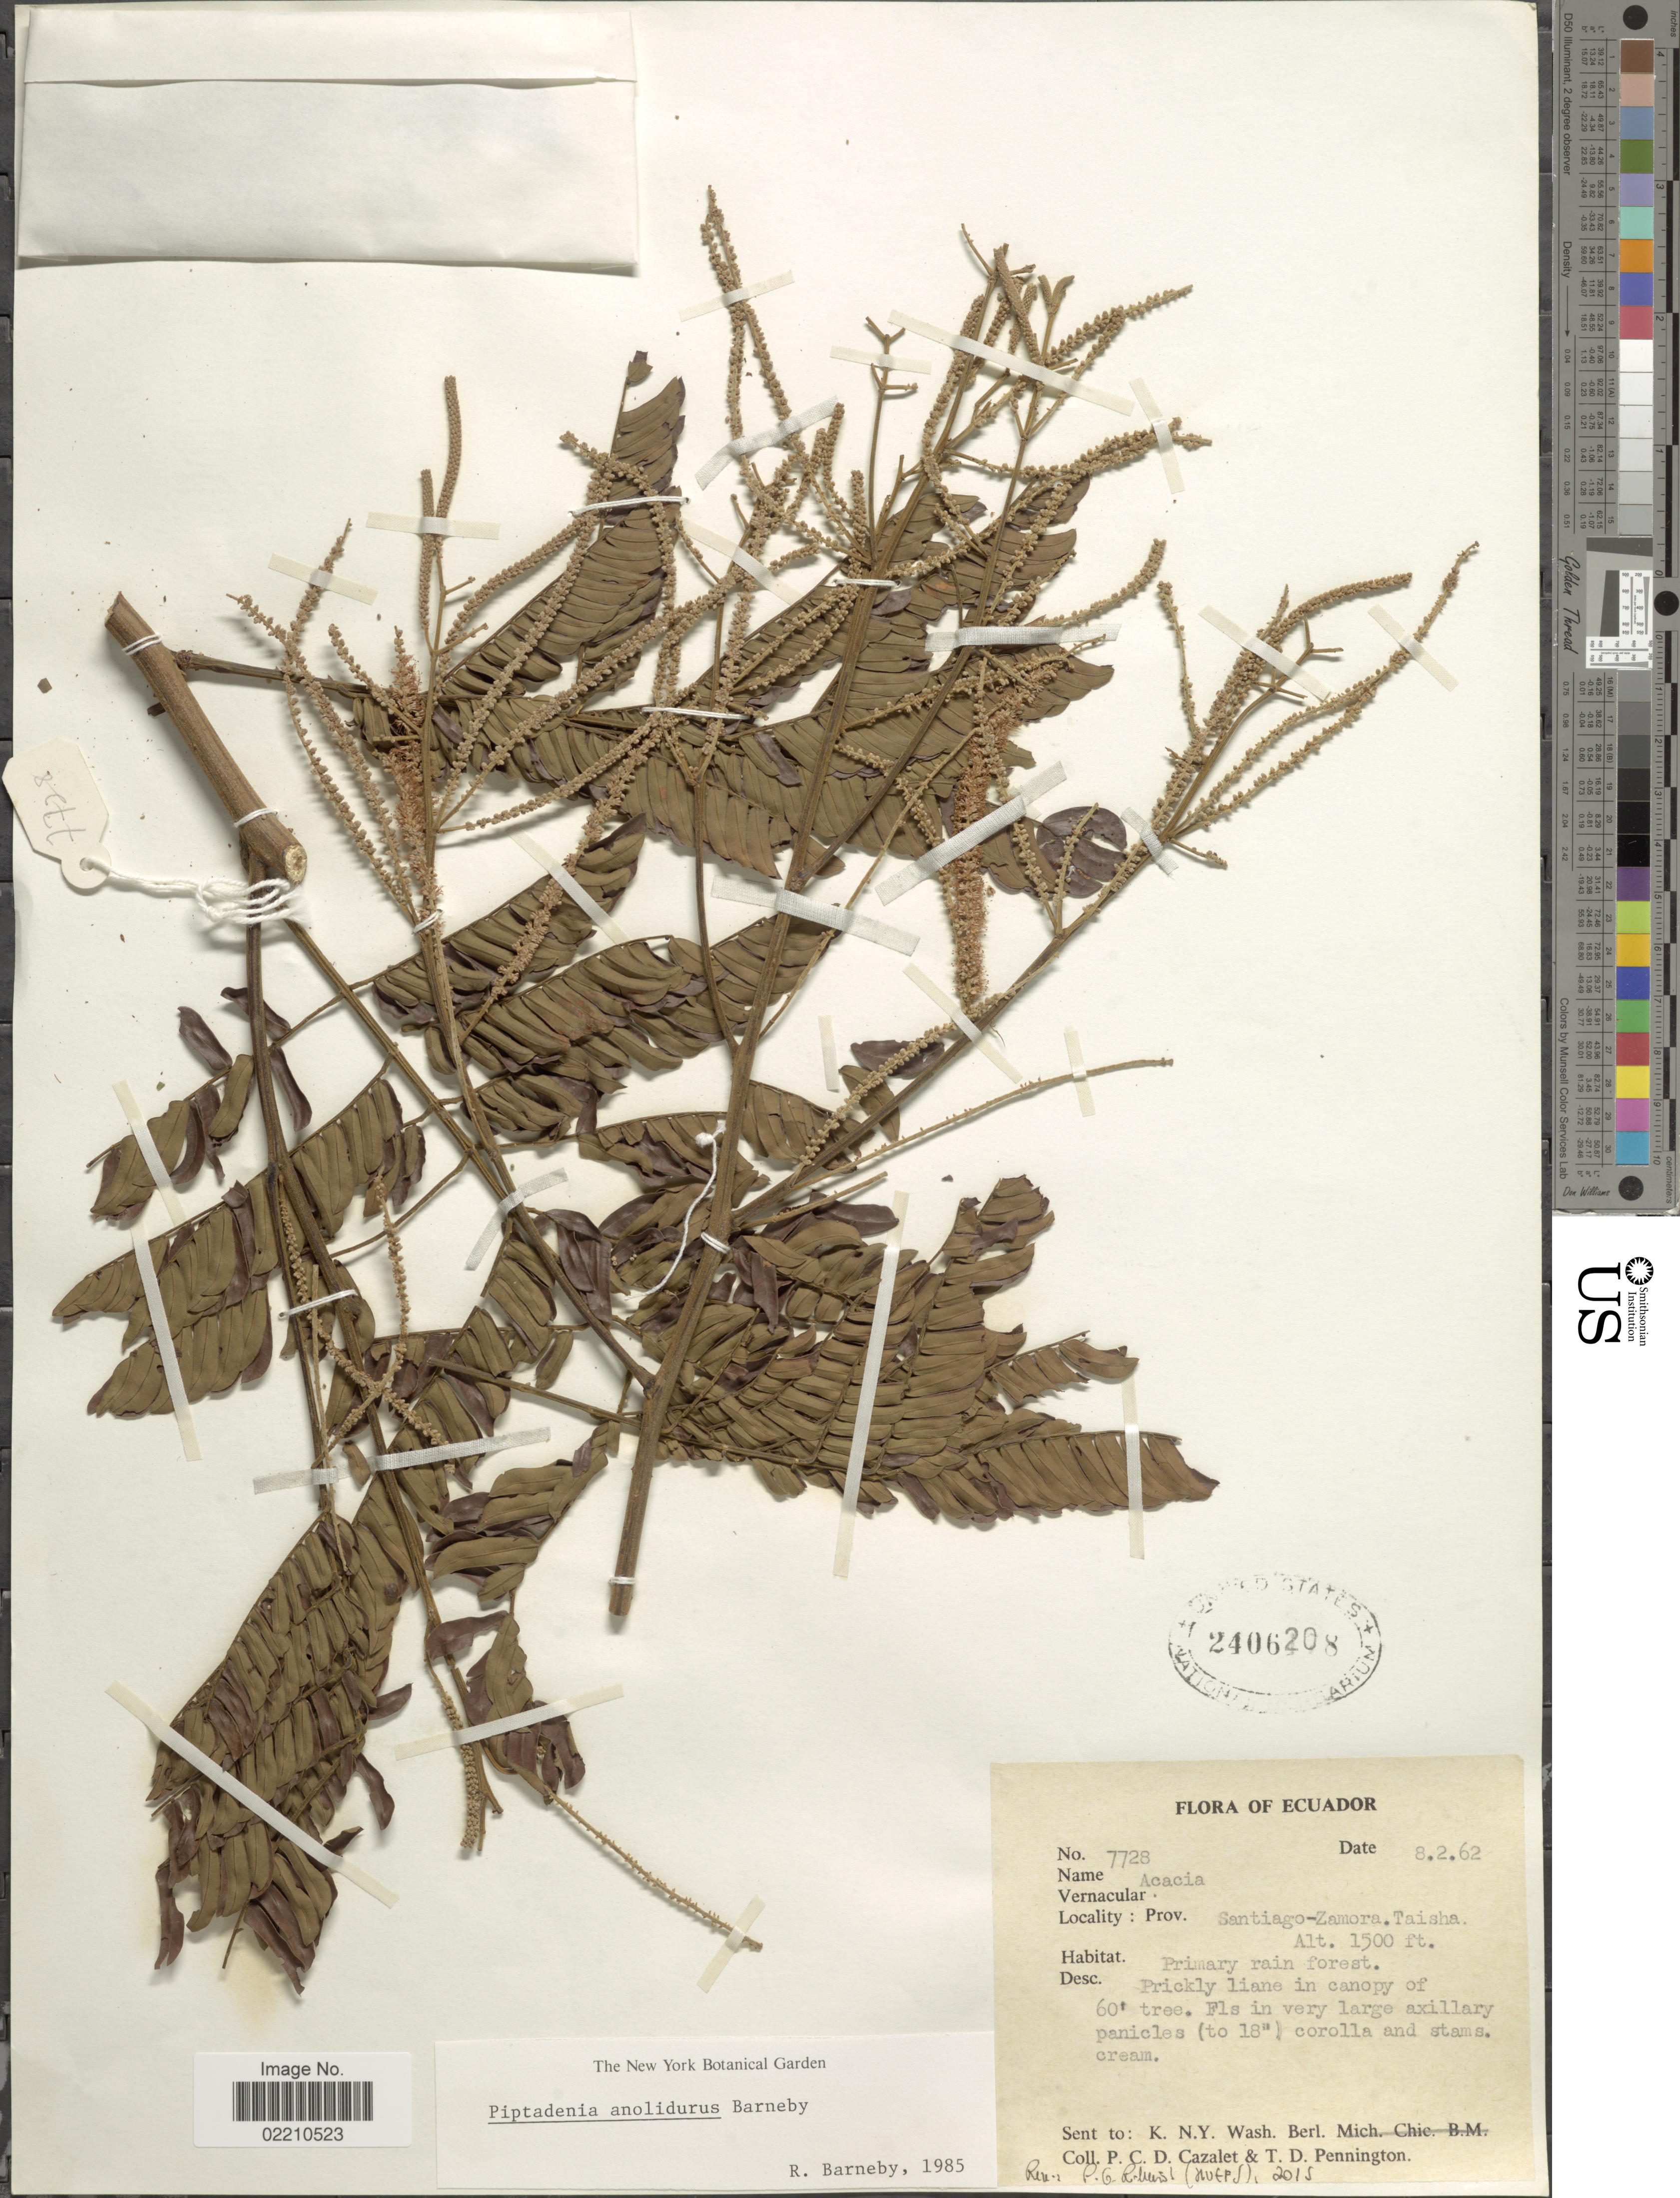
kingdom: Plantae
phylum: Tracheophyta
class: Magnoliopsida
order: Fabales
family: Fabaceae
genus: Piptadenia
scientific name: Piptadenia anolidurus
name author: Barneby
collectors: P. C. D. Cazalet & T. D. Pennington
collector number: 7728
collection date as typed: Transcribed d/m/y: 8/2/62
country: Ecuador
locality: Prov. Santiago-Zamora, Taisha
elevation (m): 457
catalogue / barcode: US 2406208